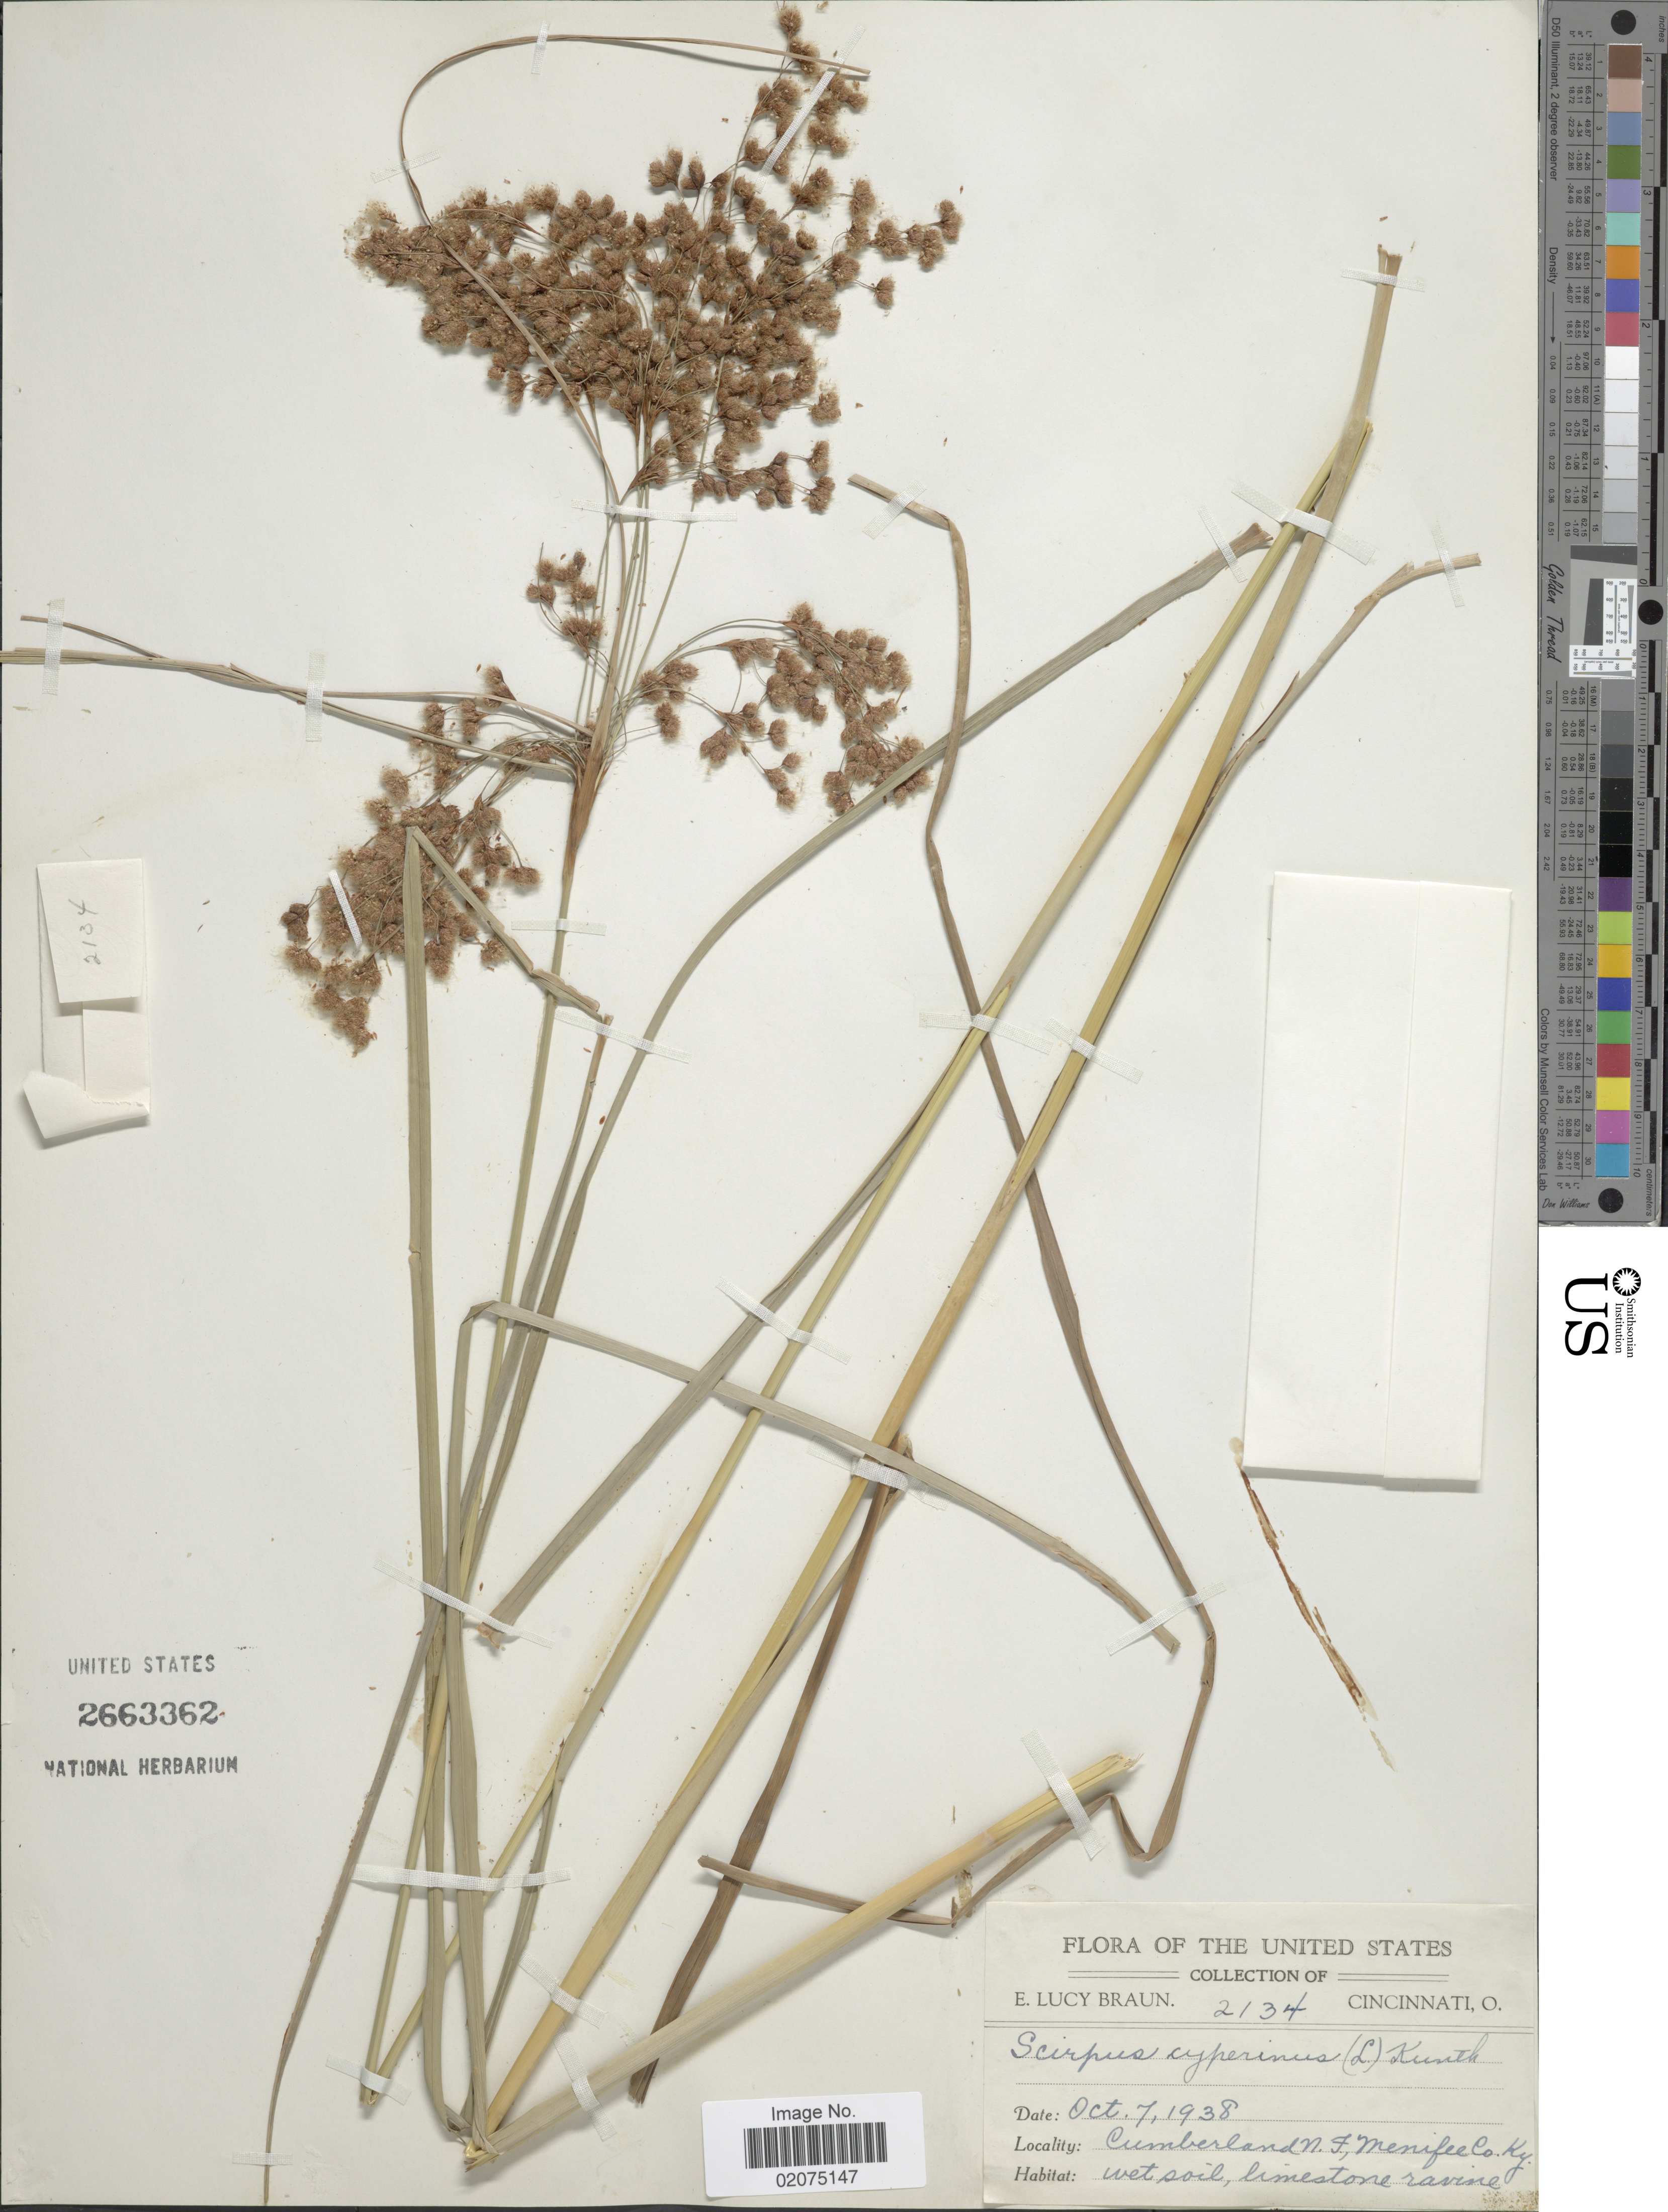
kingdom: Plantae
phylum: Tracheophyta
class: Liliopsida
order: Poales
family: Cyperaceae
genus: Scirpus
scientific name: Scirpus cyperinus (L.) Kunth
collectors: E. L. Braun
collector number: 2134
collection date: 1938-10-07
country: United States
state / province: Kentucky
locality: Cumberland N.F., Menifee Co, Ky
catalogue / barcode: US 2663362